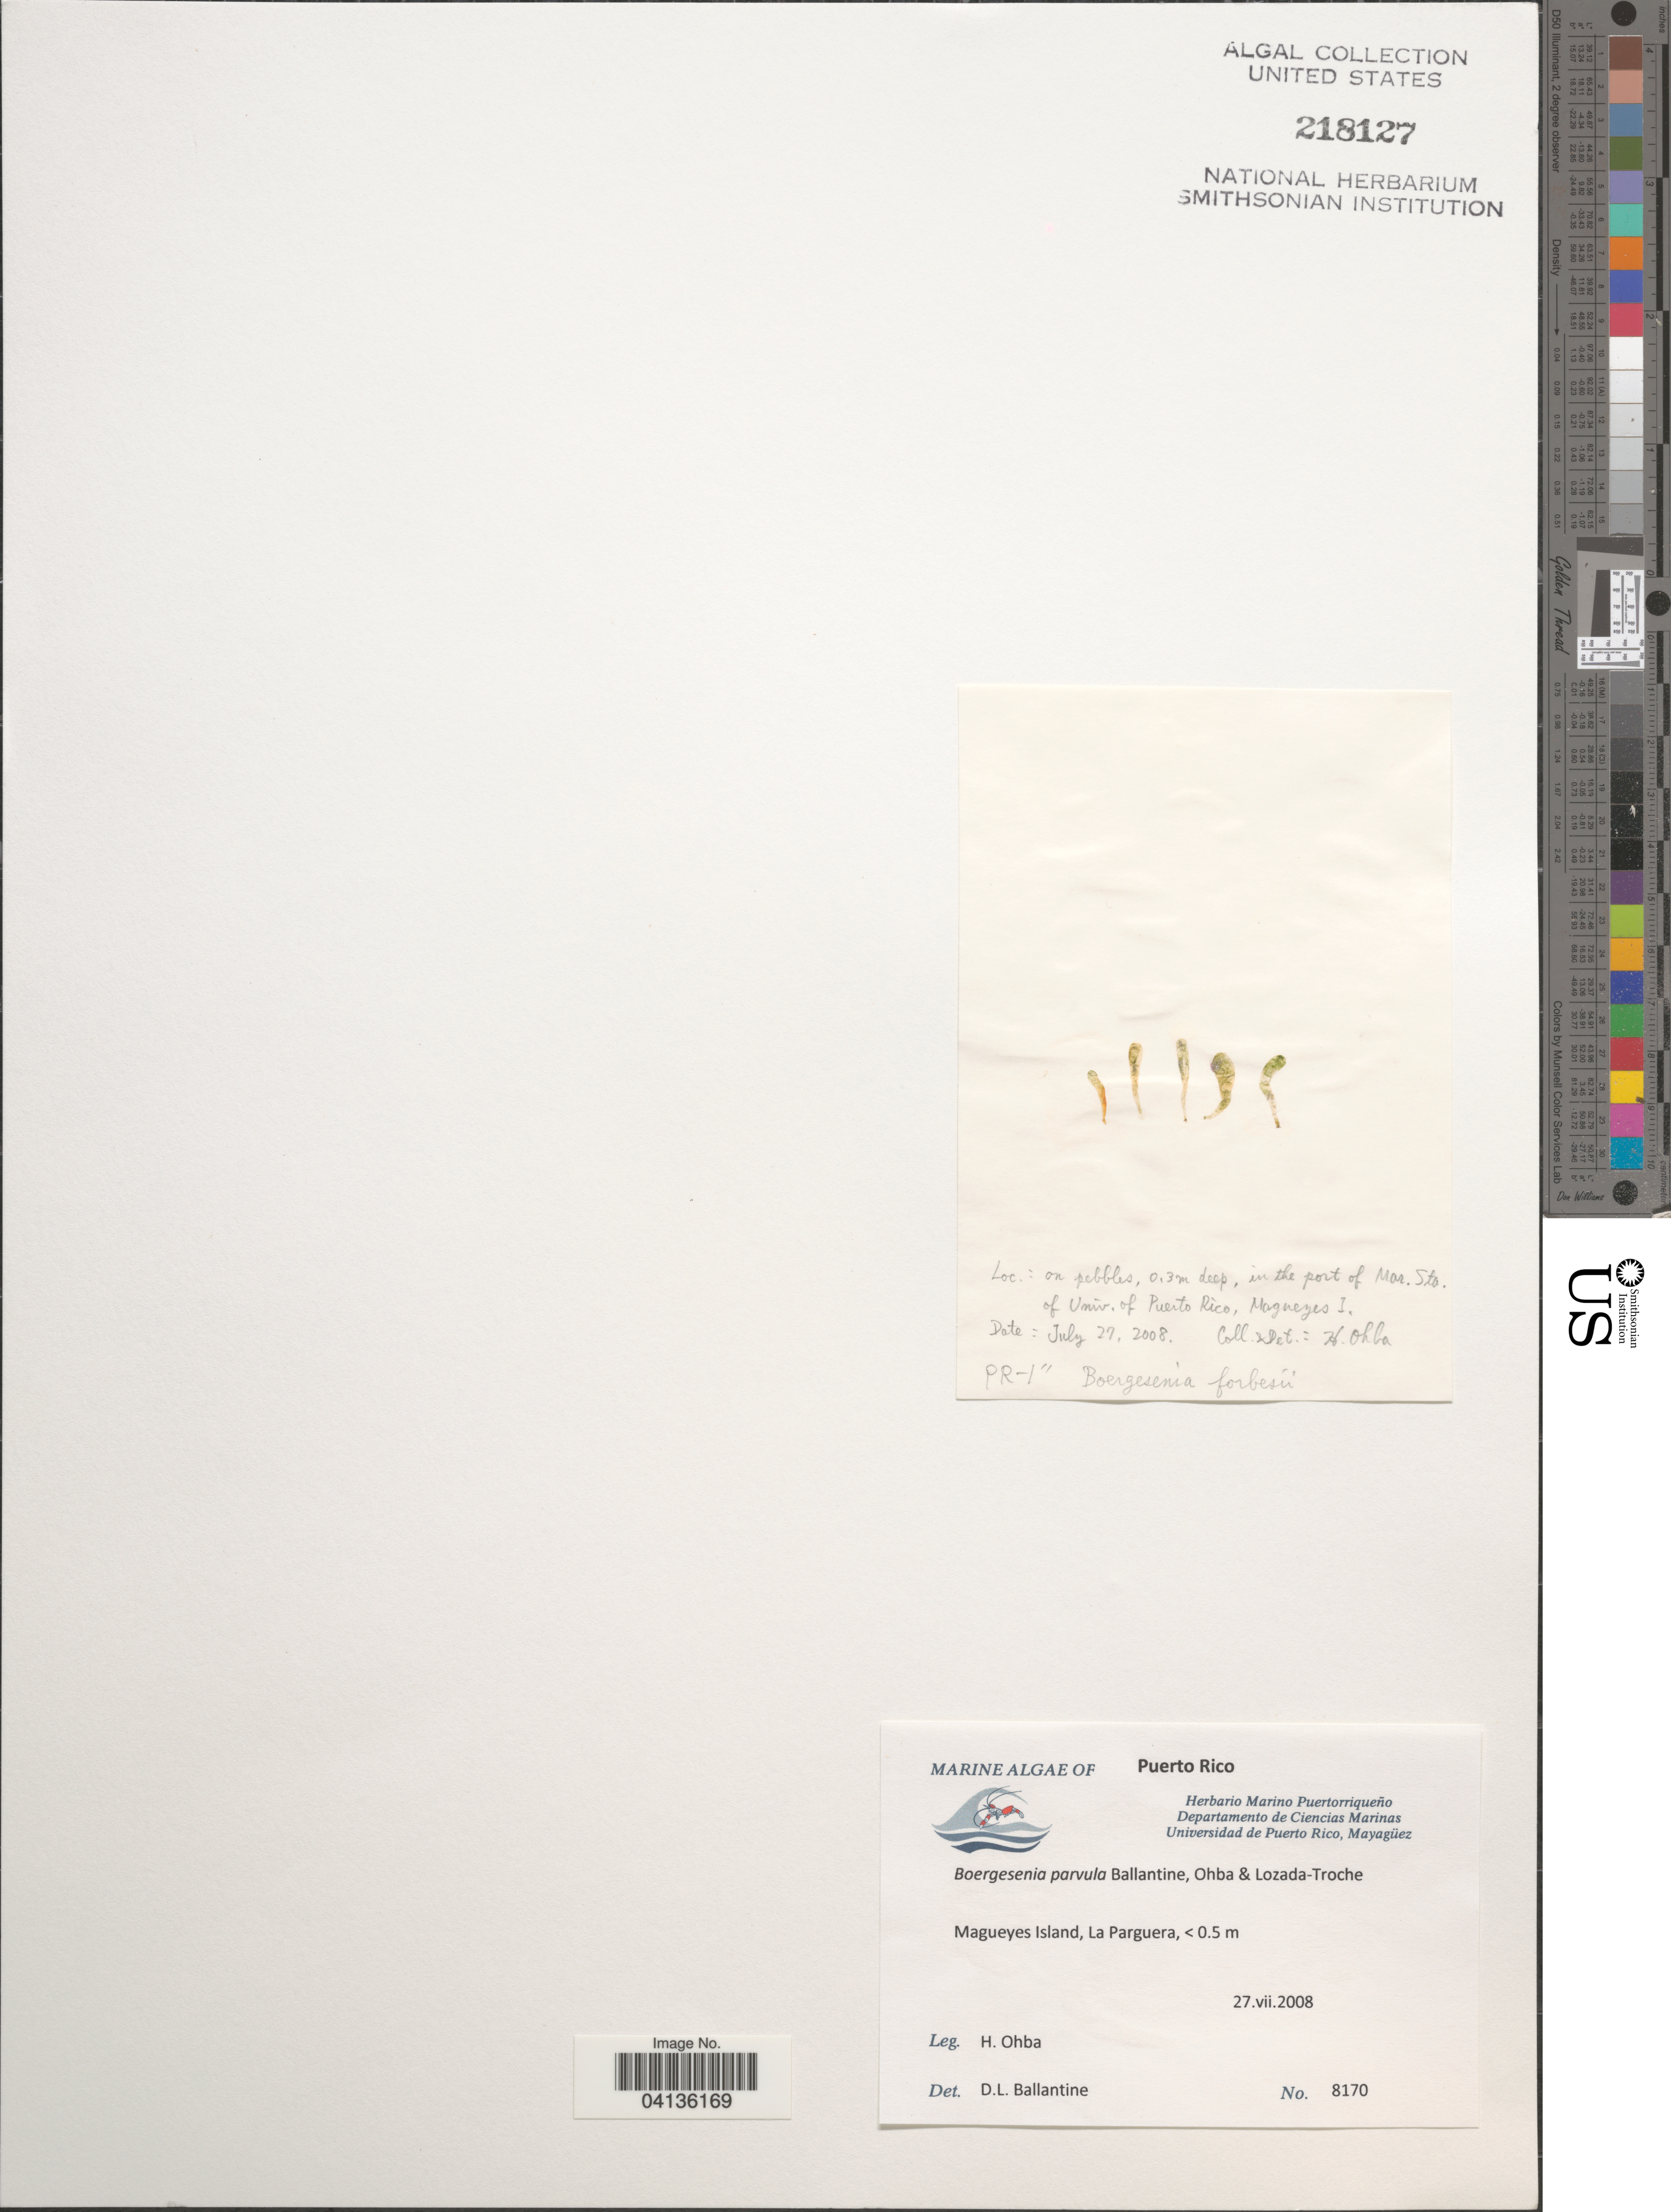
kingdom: Plantae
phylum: Chlorophyta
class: Ulvophyceae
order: Siphonocladales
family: Siphonocladaceae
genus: Boergesenia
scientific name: Boergesenia parvula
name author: D.L. Ballant. et al.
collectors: H. Ohba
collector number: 8170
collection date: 2008-07-27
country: Puerto Rico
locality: In the port of Mar. Sta. of Univ. of Puerto Rico. [unsure placement] Magueyes Island, La Parguera.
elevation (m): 0.5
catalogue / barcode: US 218127